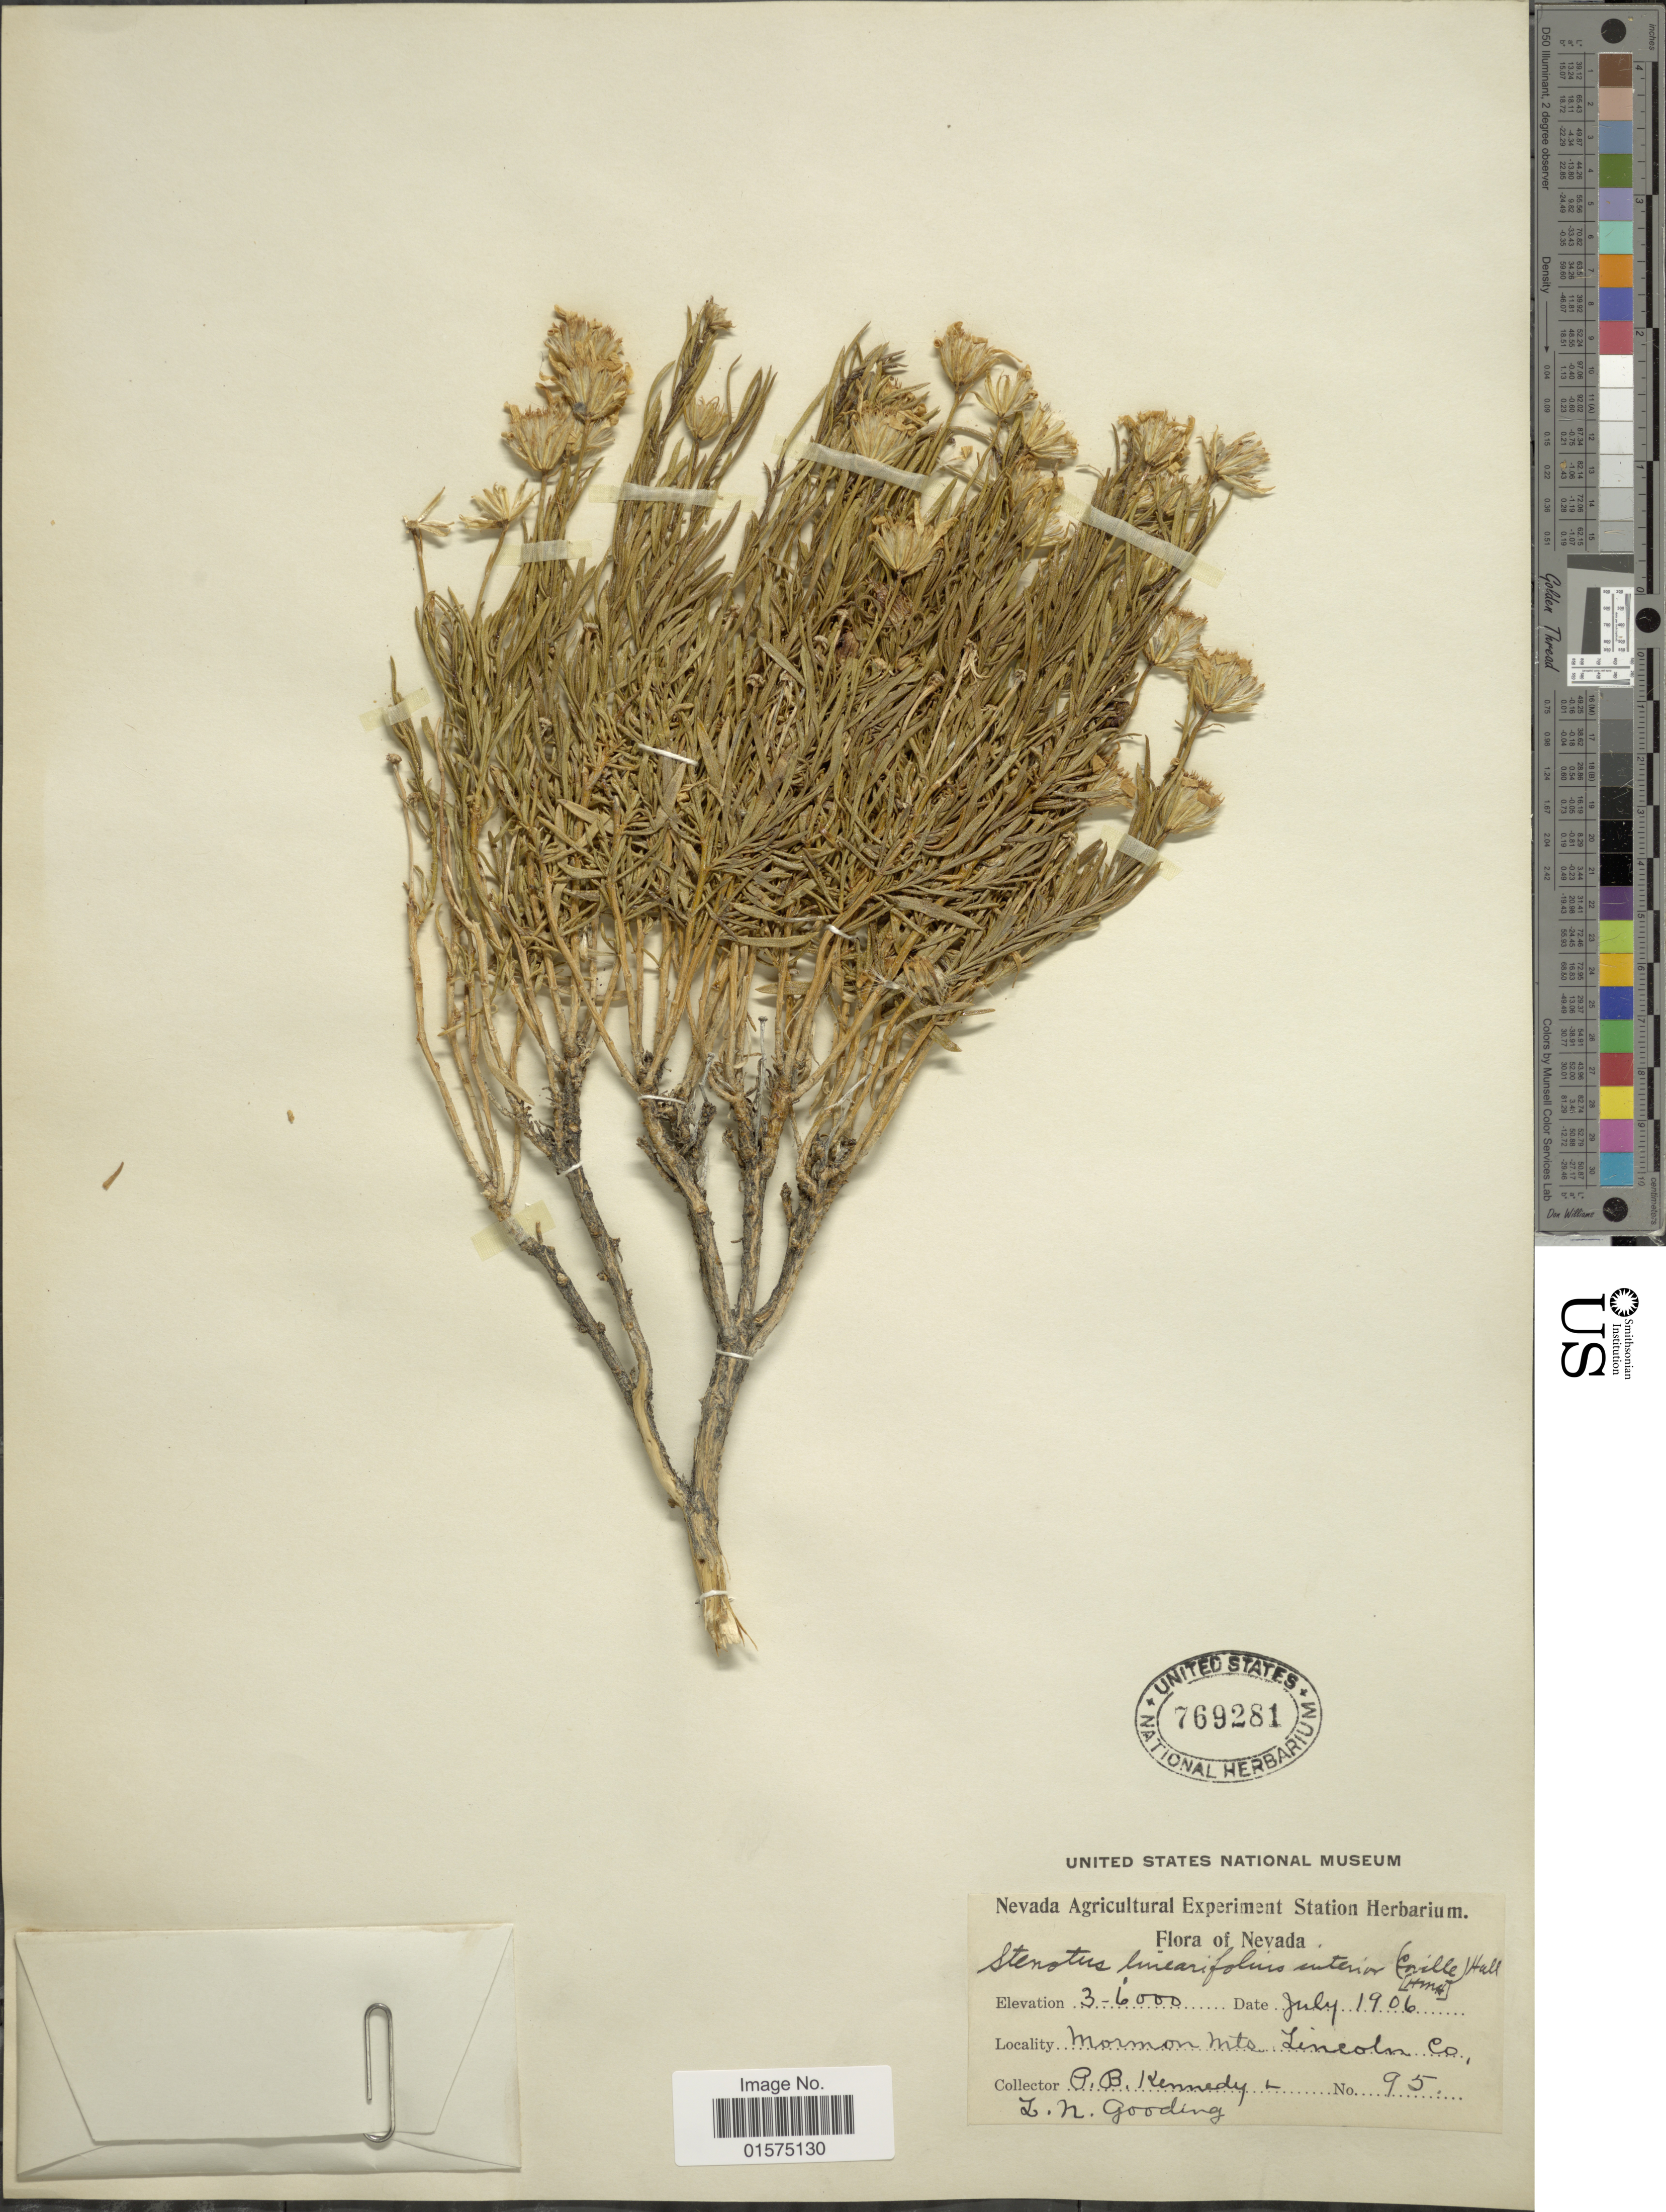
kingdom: Plantae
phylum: Tracheophyta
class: Magnoliopsida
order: Asterales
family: Asteraceae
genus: Ericameria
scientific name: Ericameria linearifolia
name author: (DC.) Urbatsch & Wussow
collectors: P. B. Kennedy & N. Gooding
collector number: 95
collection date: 1906-07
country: United States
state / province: Nevada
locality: Mormon Mts. Lincoln Co.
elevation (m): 914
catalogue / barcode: US 769281